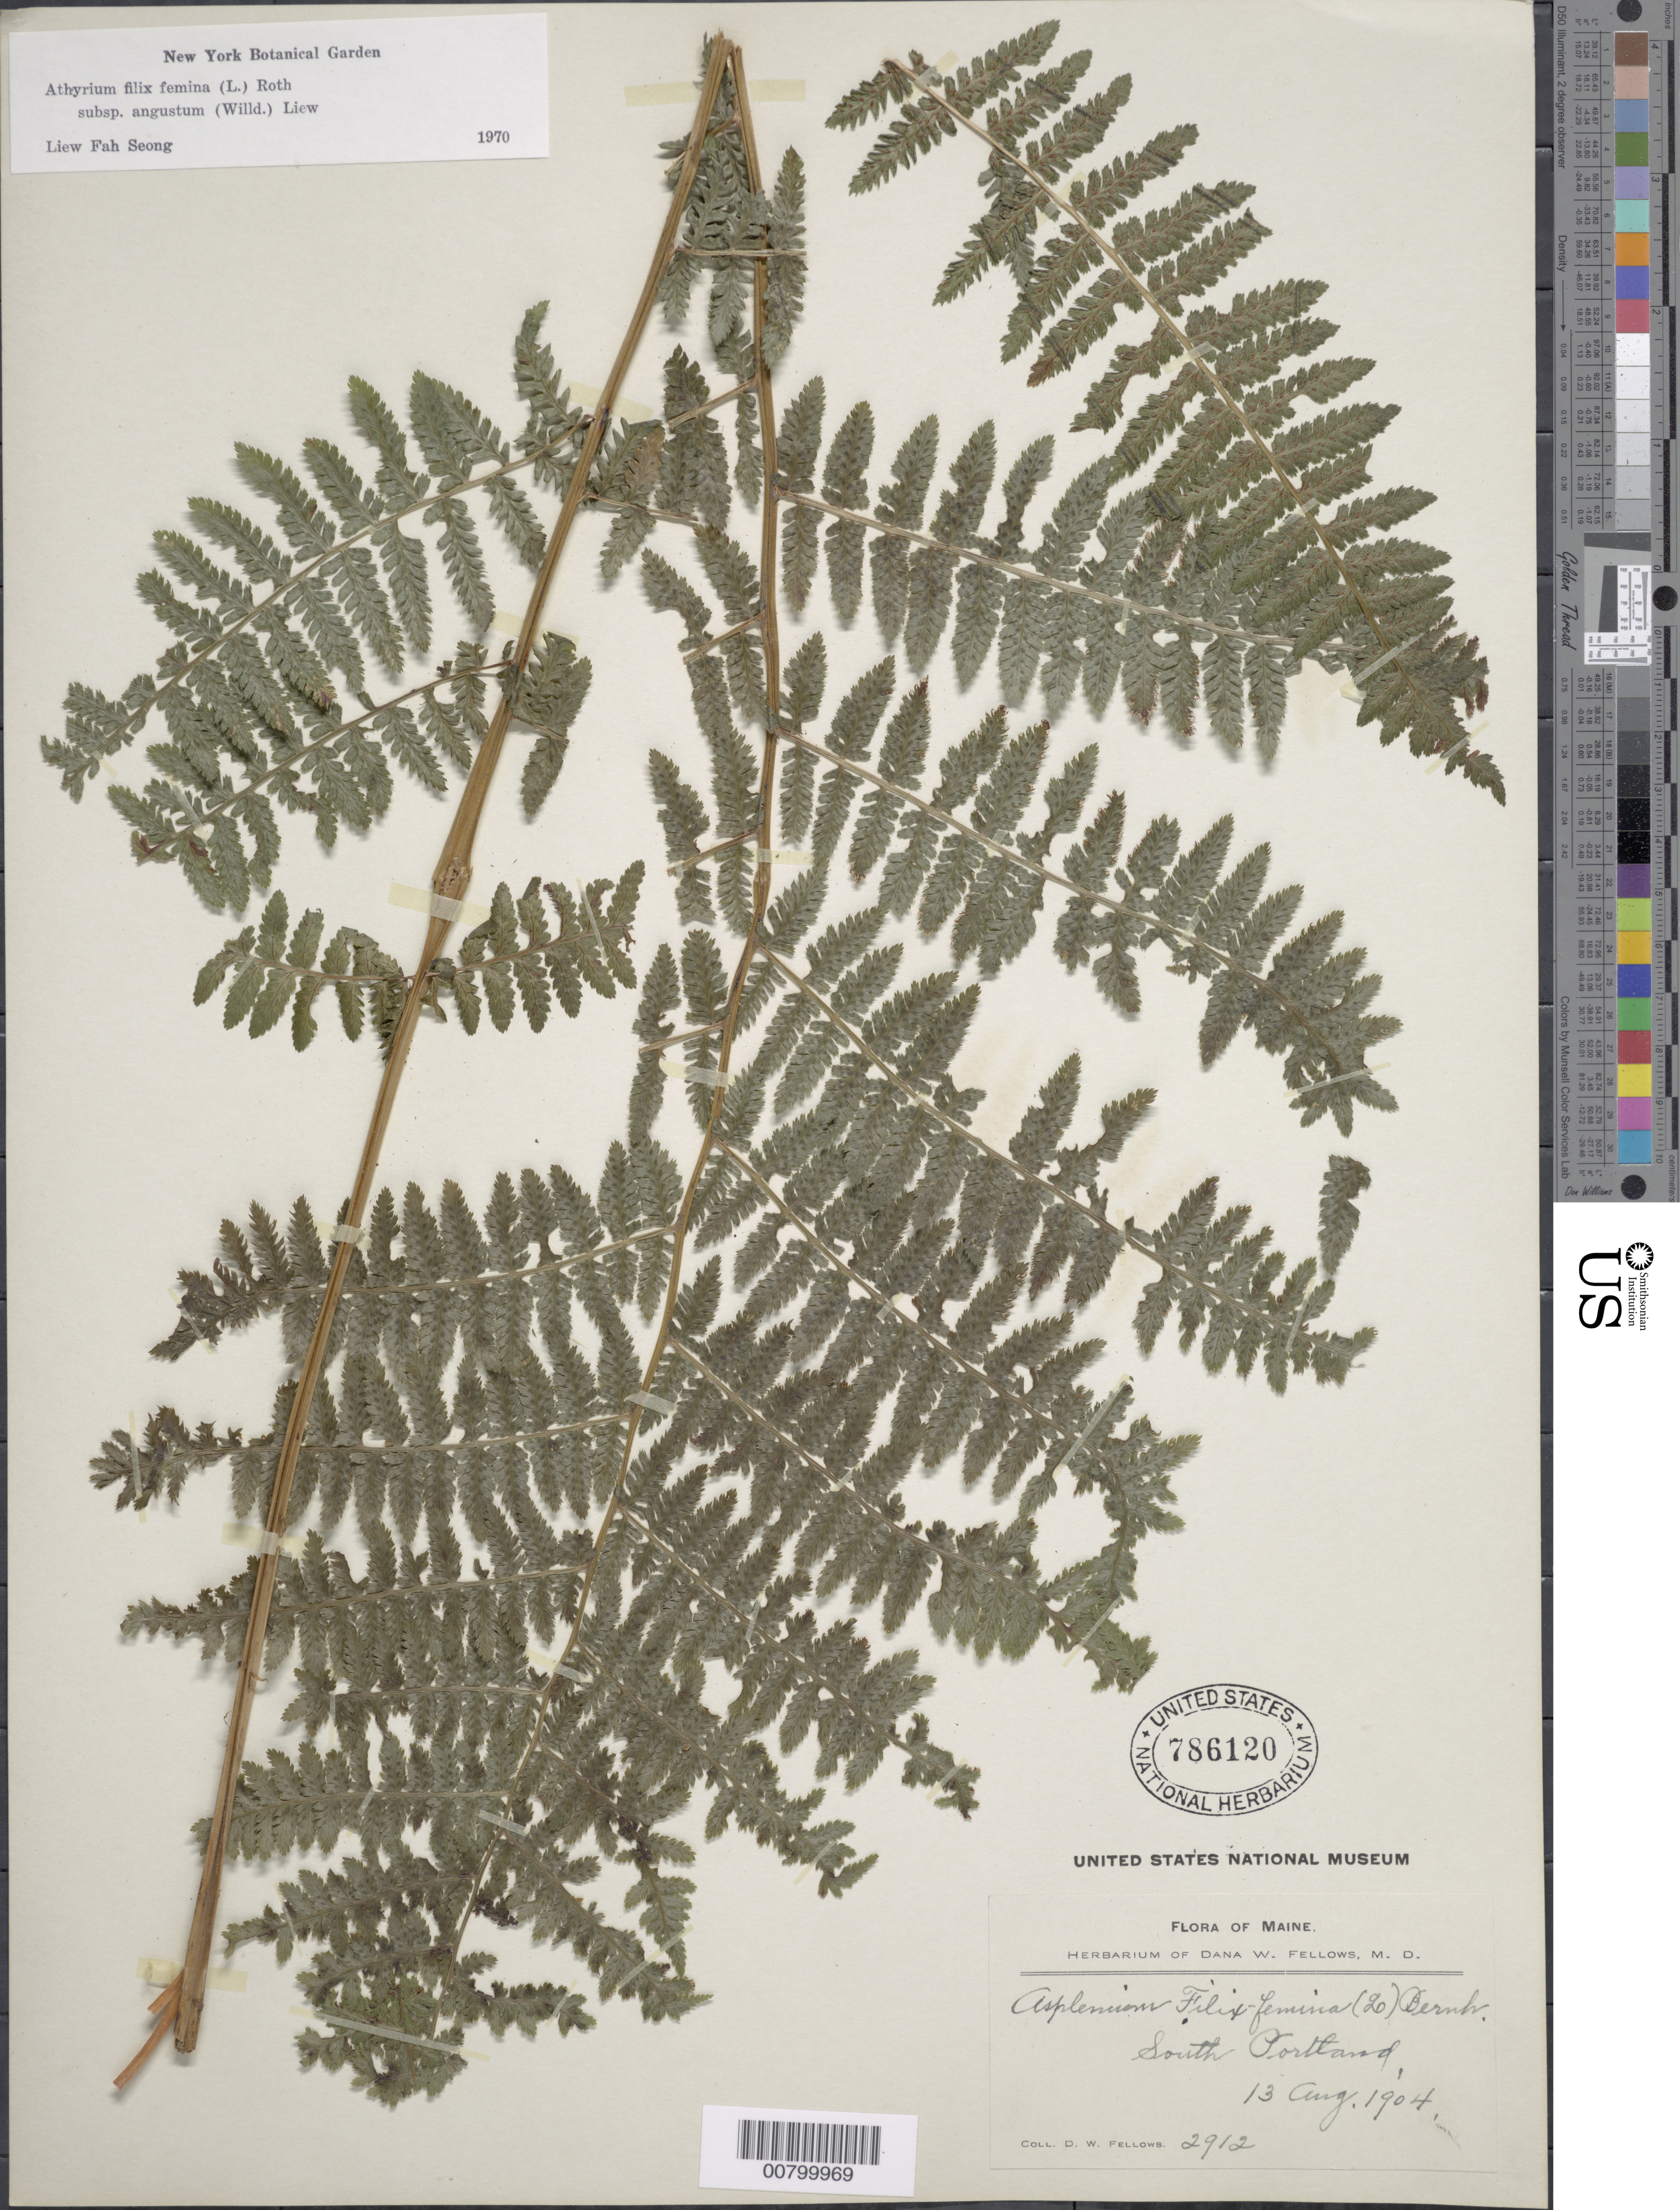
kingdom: Plantae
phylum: Tracheophyta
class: Polypodiopsida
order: Polypodiales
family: Athyriaceae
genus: Athyrium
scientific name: Athyrium filix-femina subsp. angustatum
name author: (Willd.) R.T. Clausen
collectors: D. W. Fellows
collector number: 2912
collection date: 1904-08-13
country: United States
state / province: Maine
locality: South Portland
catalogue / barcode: US 786120